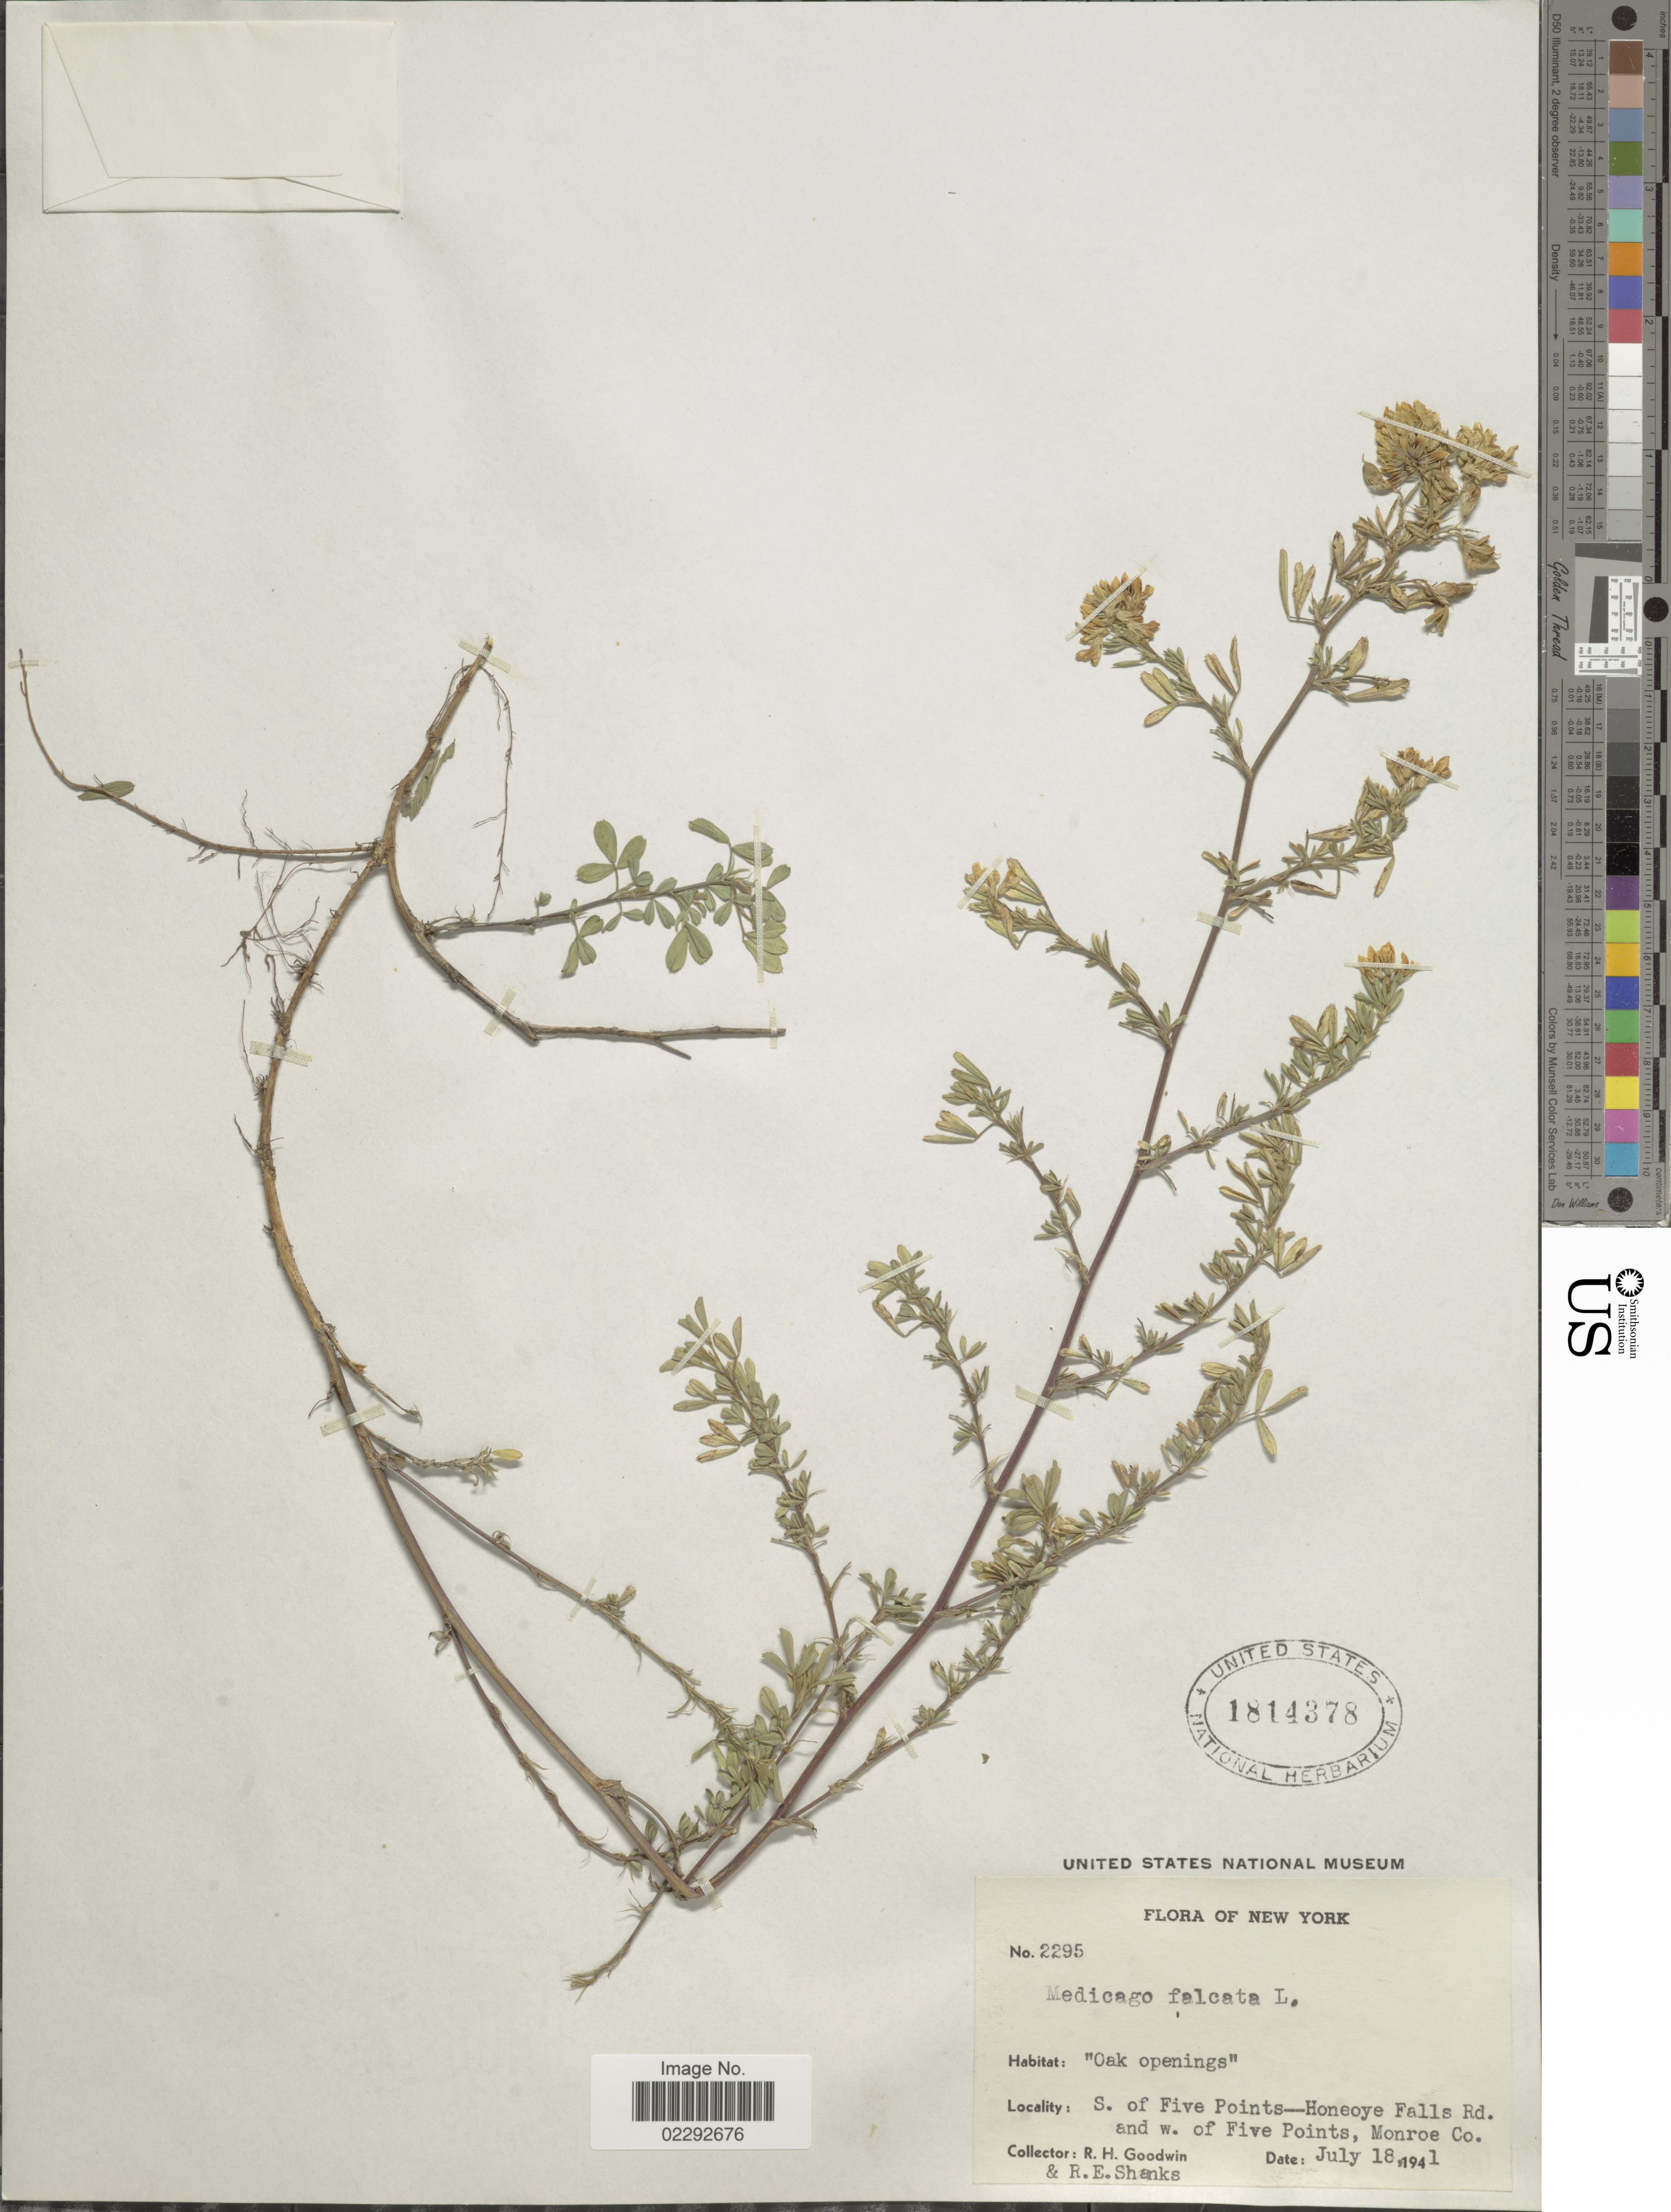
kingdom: Plantae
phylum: Tracheophyta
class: Magnoliopsida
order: Fabales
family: Fabaceae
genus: Medicago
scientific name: Medicago falcata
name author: L.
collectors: R. Goodwin & R. Shanks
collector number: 2295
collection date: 1941-07-18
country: United States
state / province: New York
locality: S. of Five Points-Honeoye Falls Rd. and w. of Five Points, Monroe Co.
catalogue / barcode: US 1814378